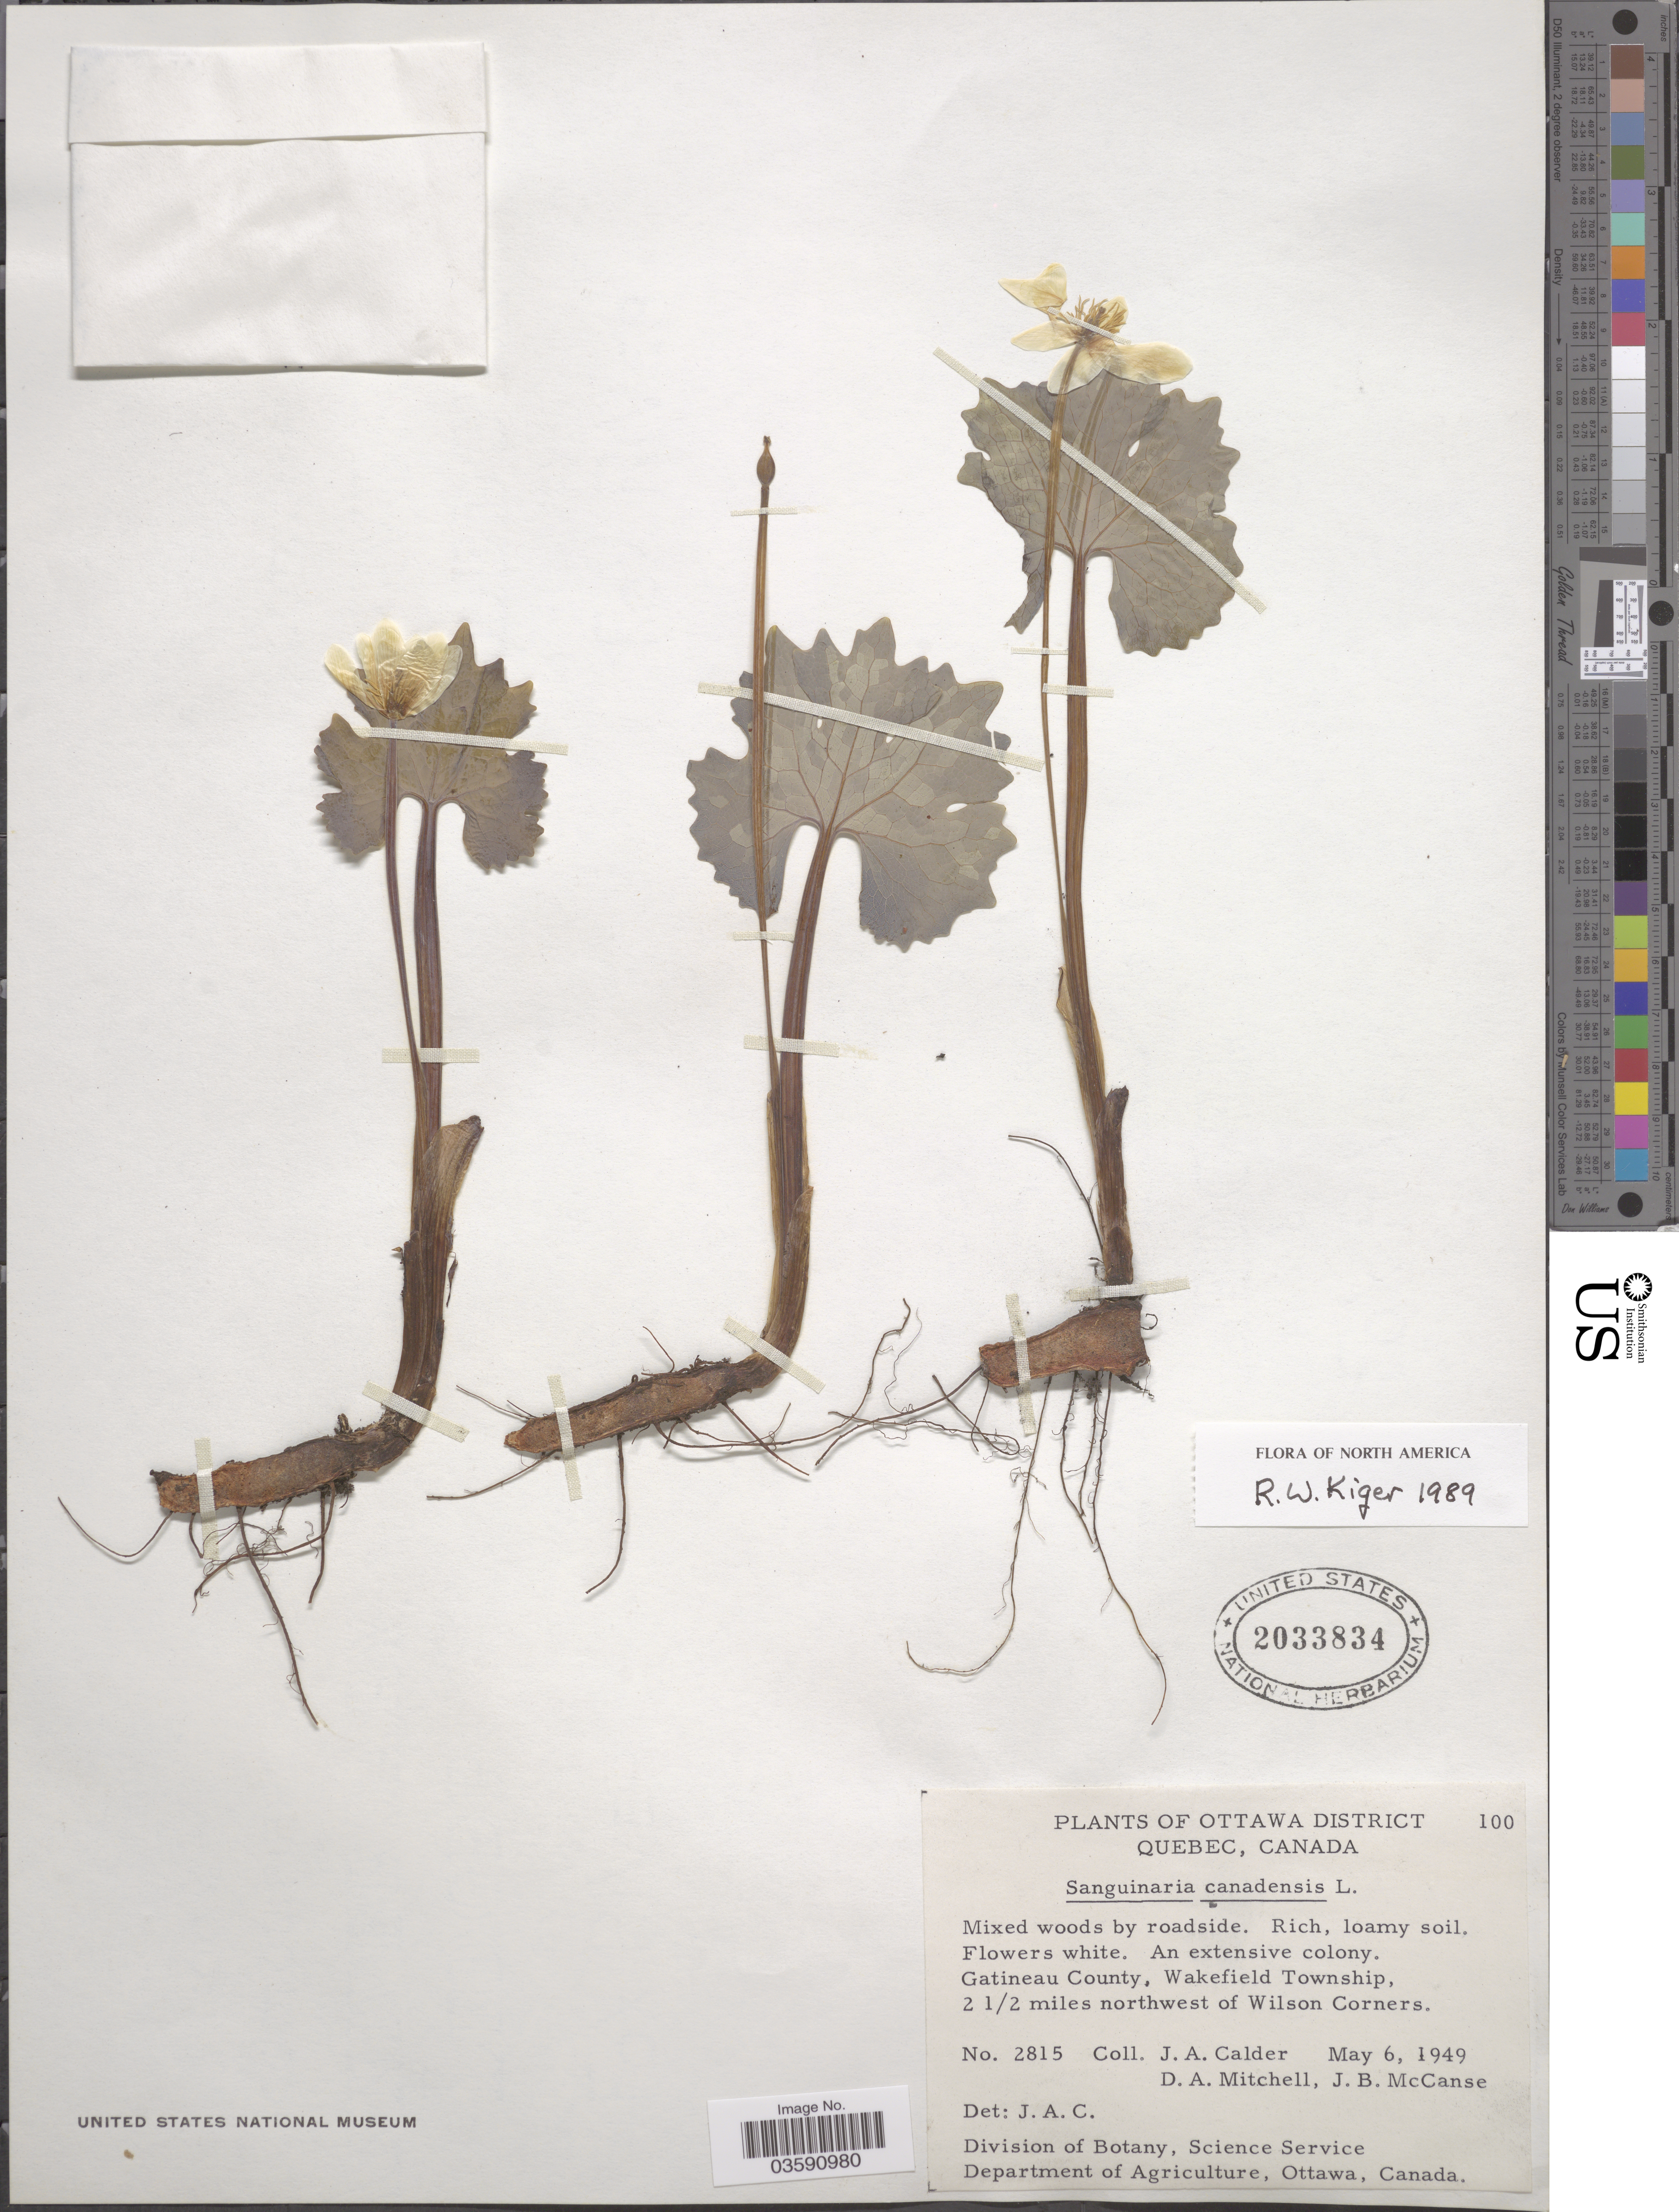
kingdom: Plantae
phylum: Tracheophyta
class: Magnoliopsida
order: Ranunculales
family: Papaveraceae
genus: Sanguinaria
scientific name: Sanguinaria canadensis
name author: L.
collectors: J. A. Calder & D. Mitchell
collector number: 2815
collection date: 1949-05-06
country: Canada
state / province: Quebec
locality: Ottawa District. Gatineau County, Wakefield Township, 2 ½ miles northwest of Wilson Corners.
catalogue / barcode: US 2033834